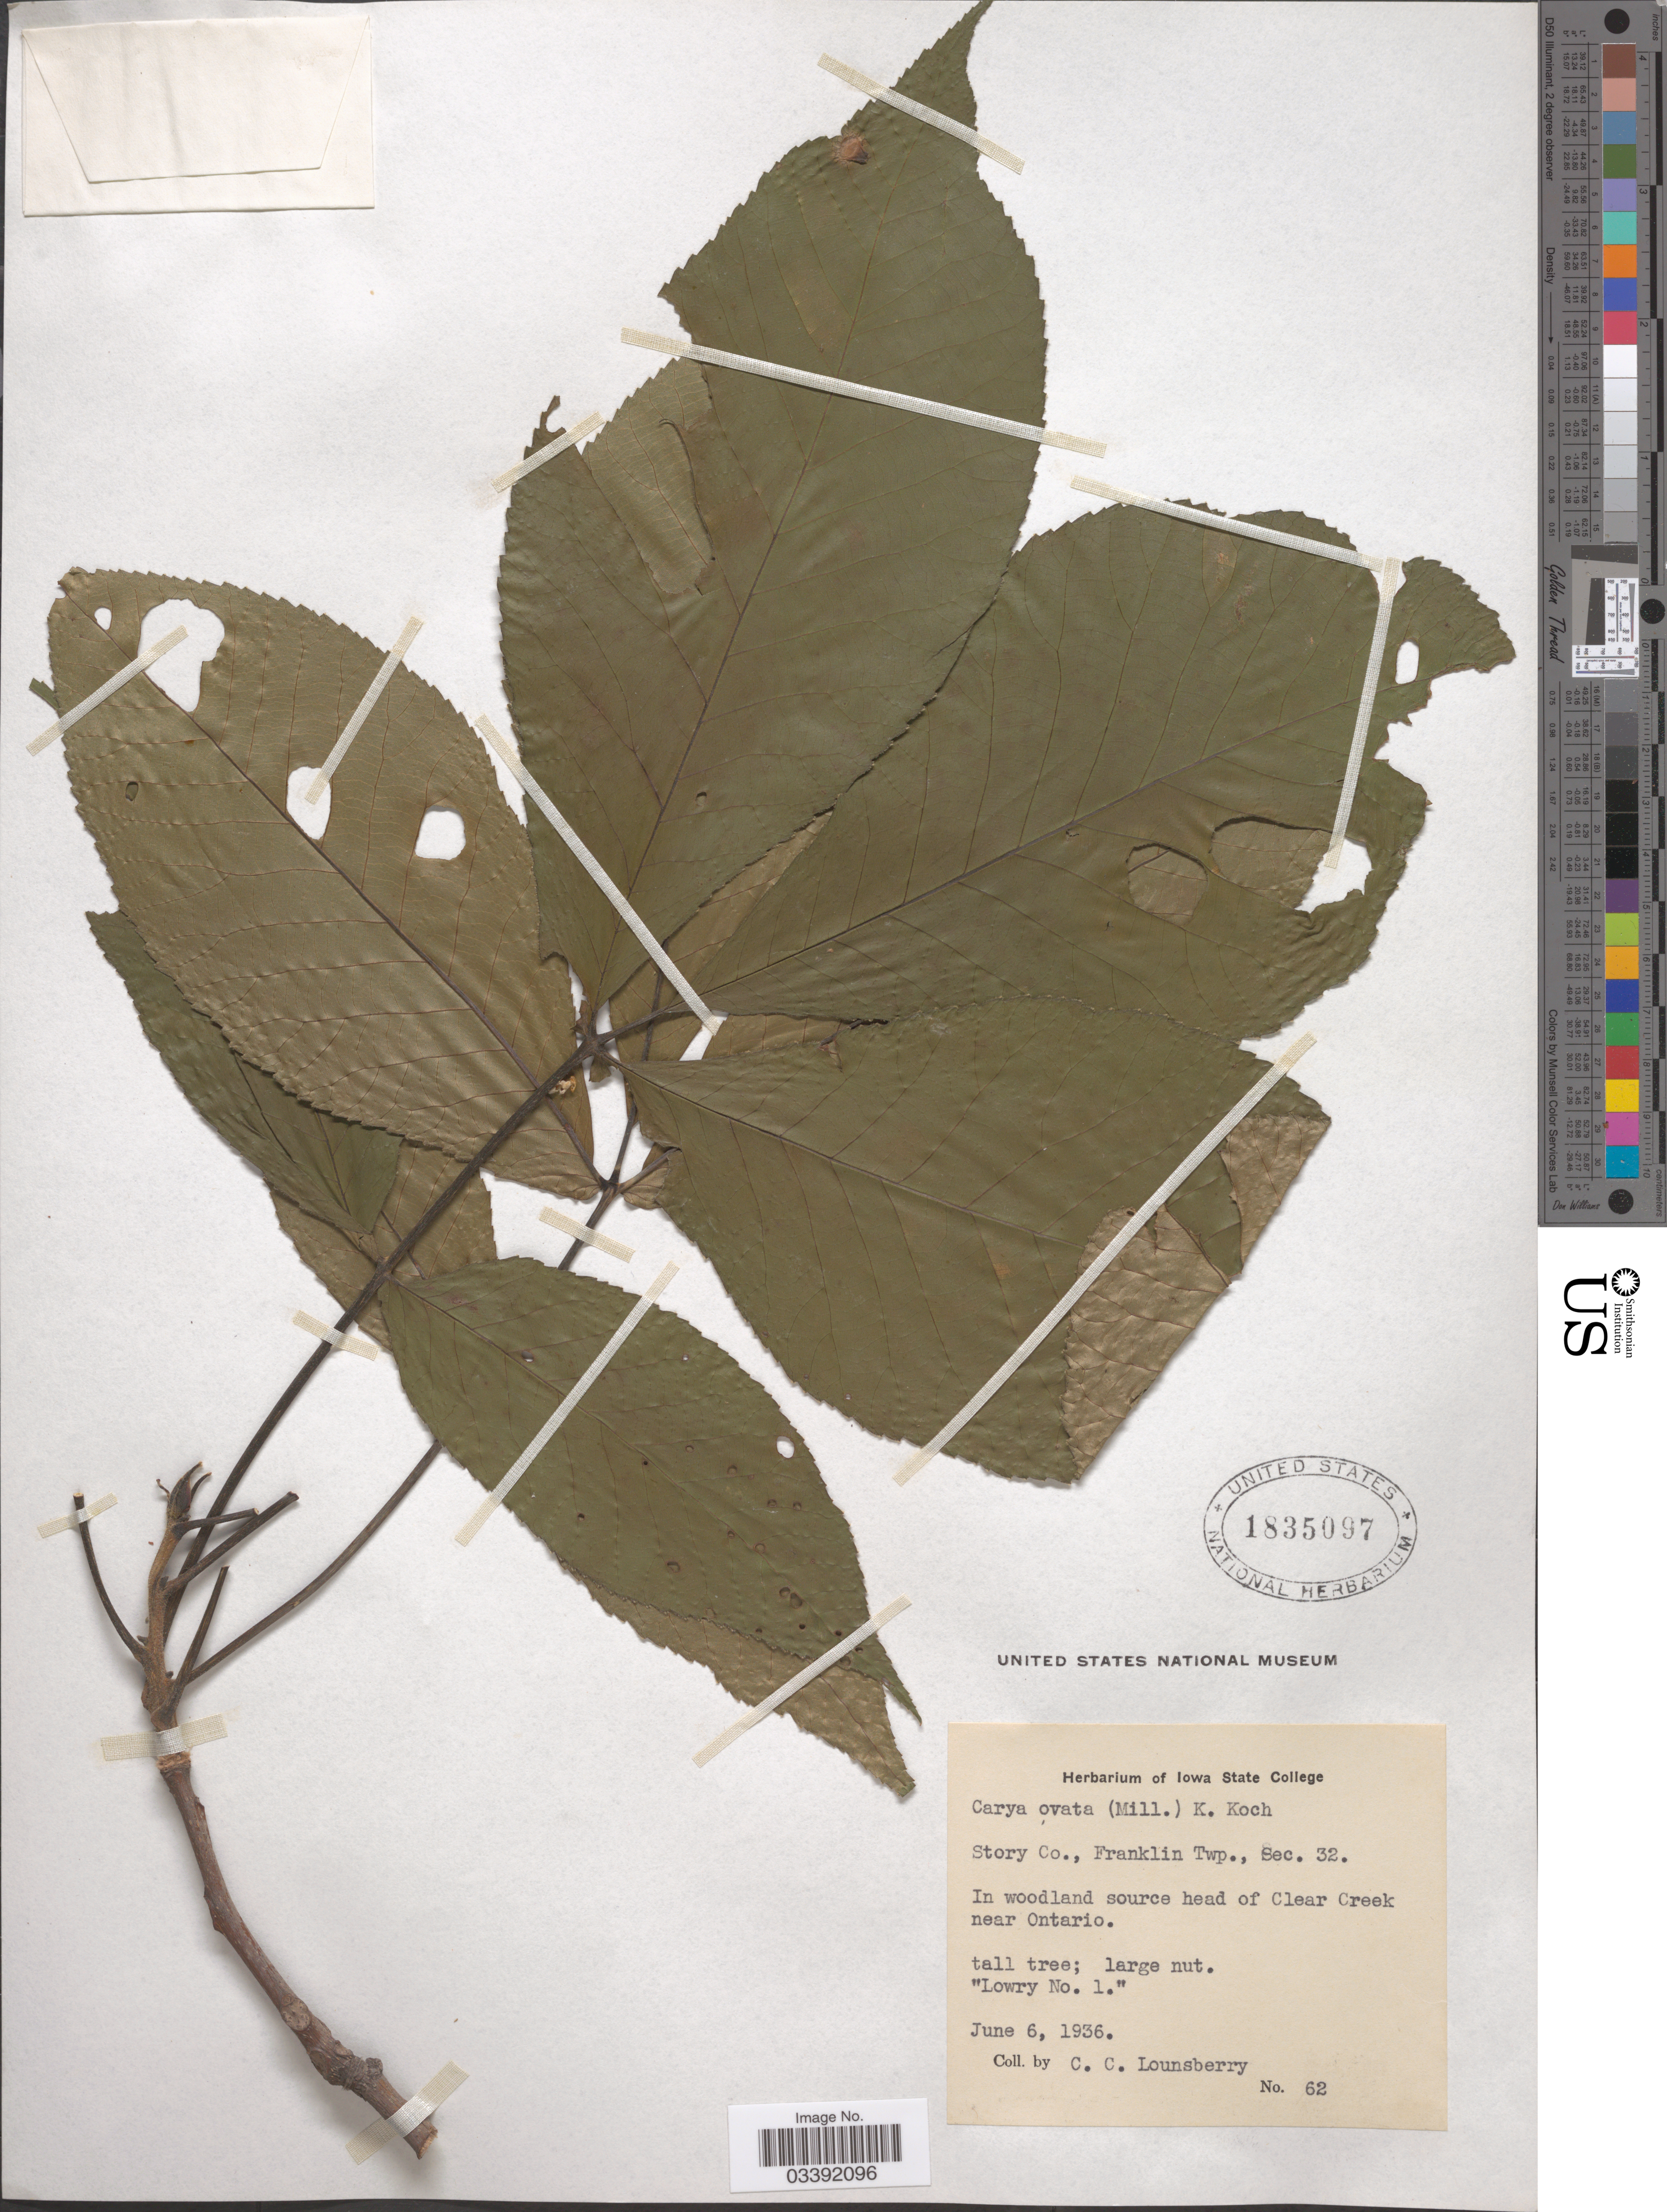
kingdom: Plantae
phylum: Tracheophyta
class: Magnoliopsida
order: Fagales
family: Juglandaceae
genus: Carya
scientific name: Carya ovata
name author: (Mill.) K. Koch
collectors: C. Lounsberry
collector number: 62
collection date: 1936-06-06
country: United States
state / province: Iowa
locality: Story Co., Franklin Twp., Sec. 32. In woodland source head of Clear Creek near Ontario.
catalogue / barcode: US 1835097